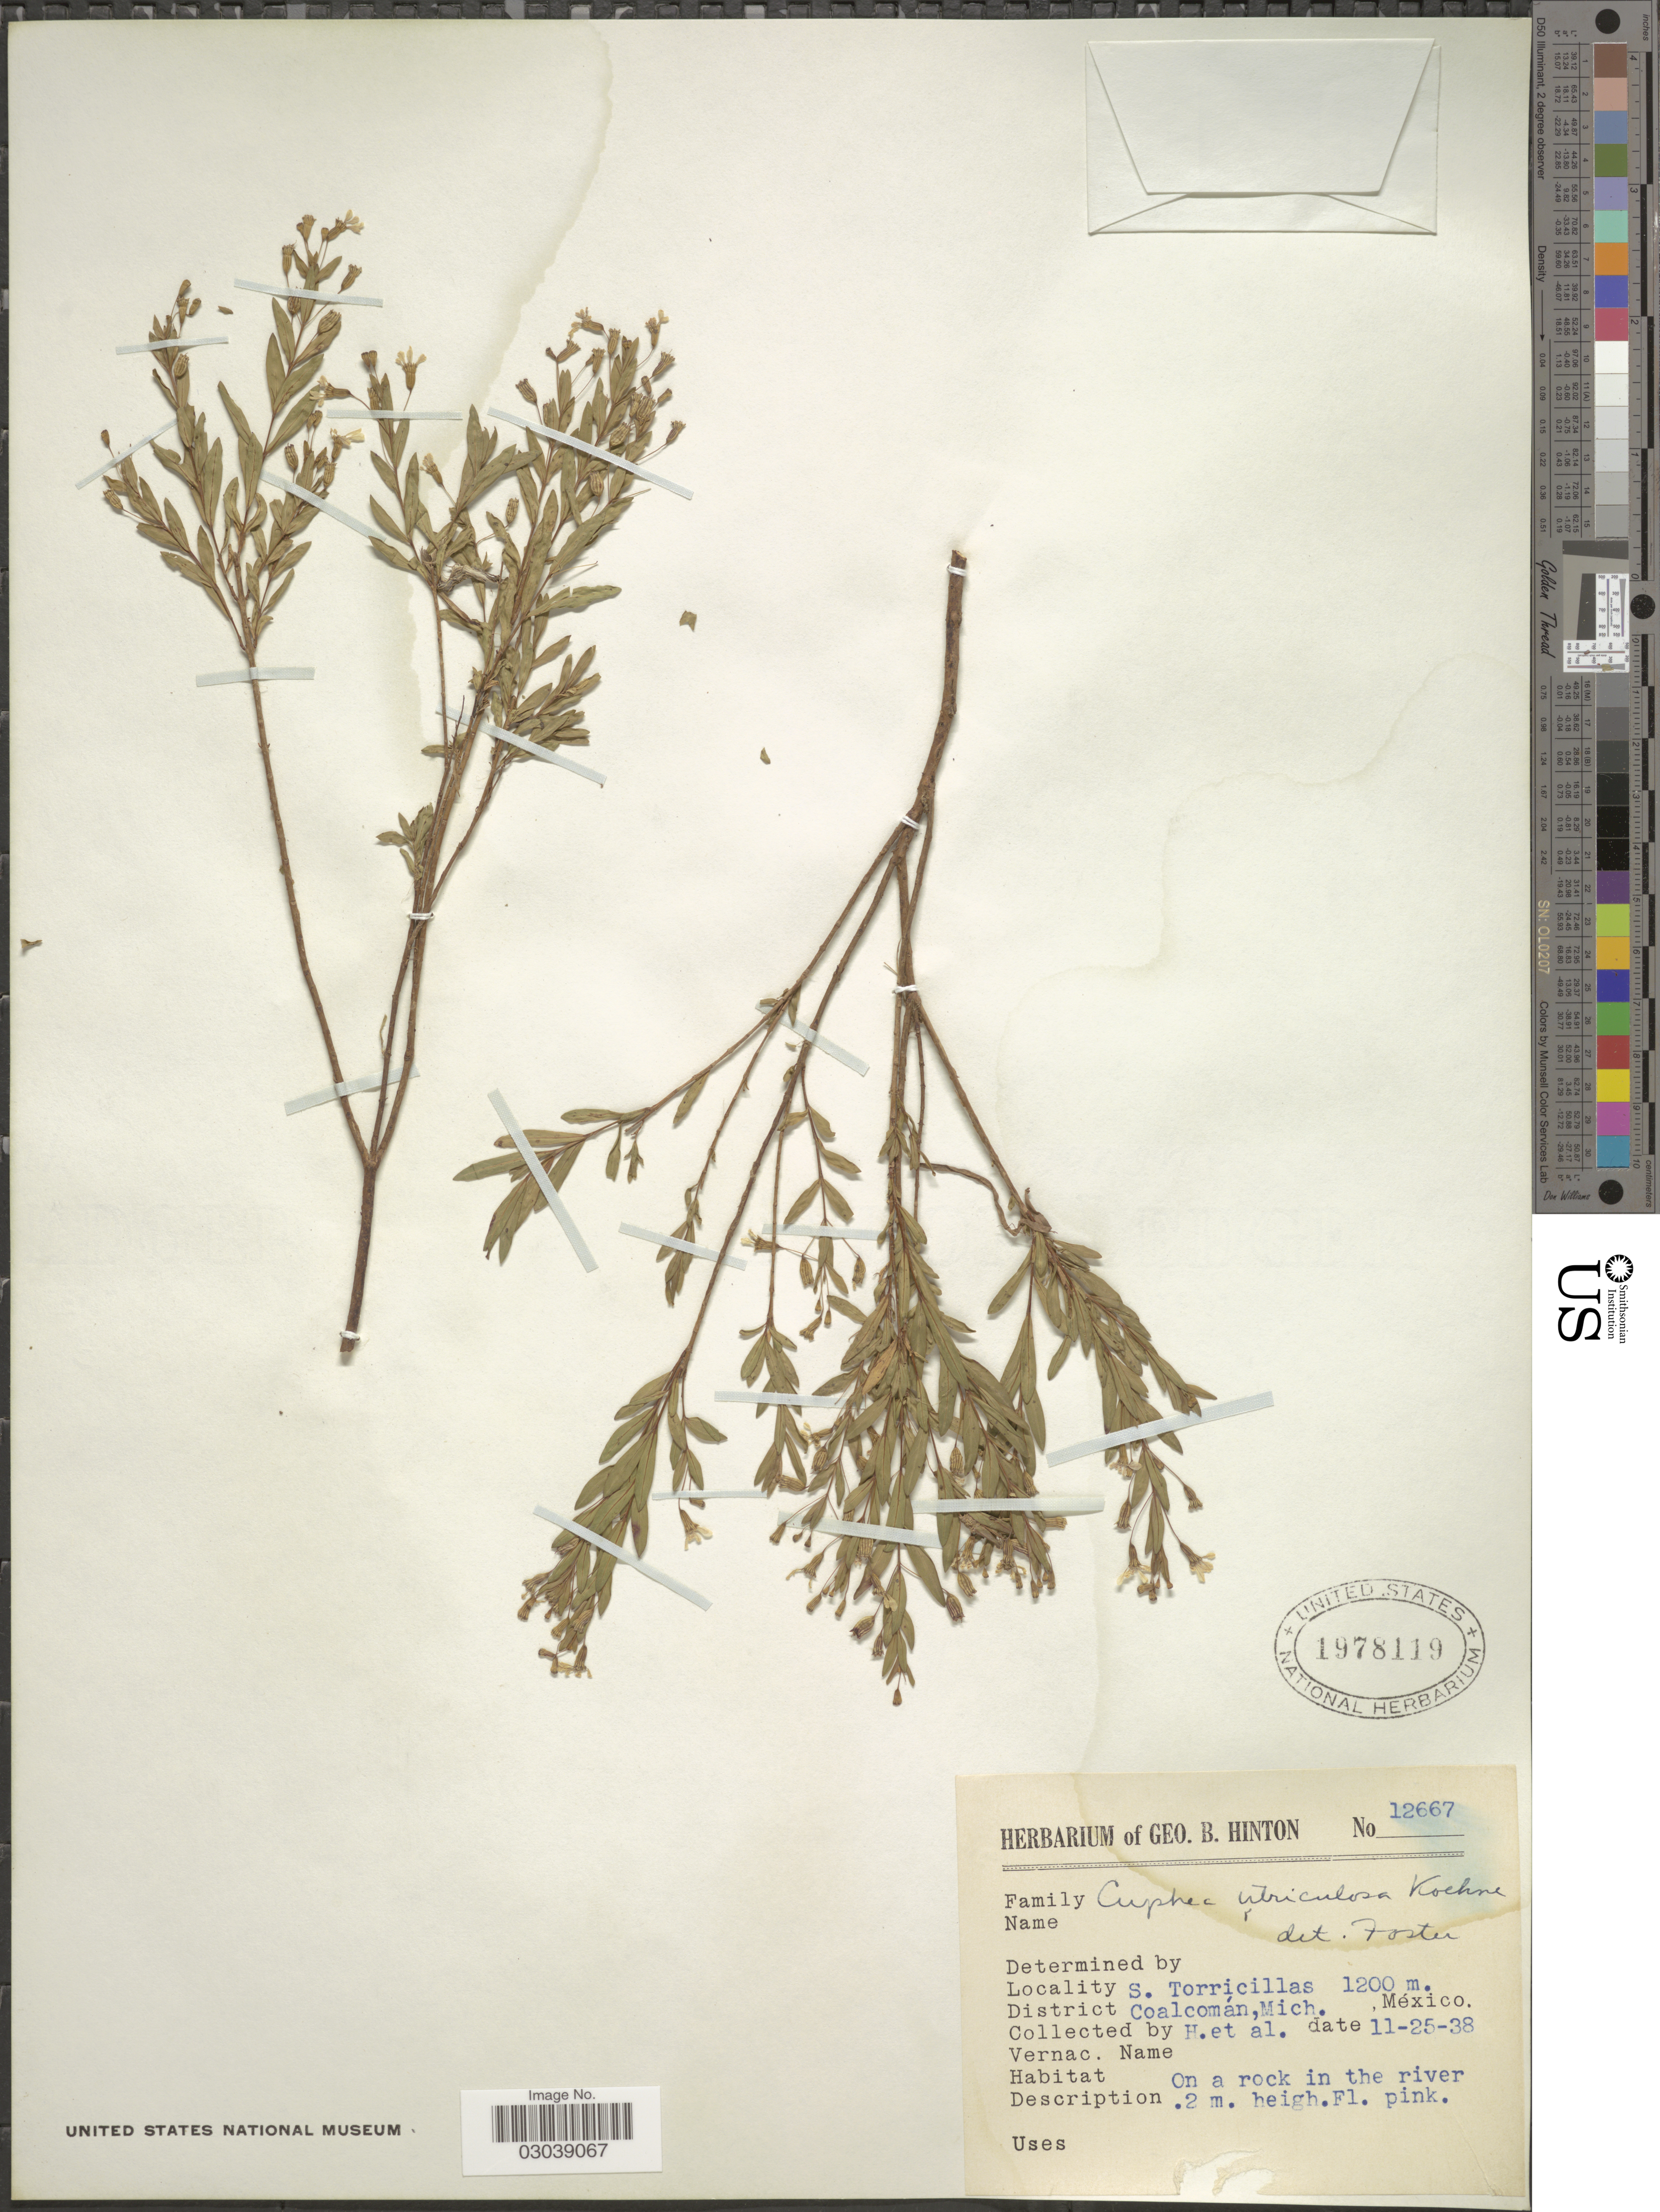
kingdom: Plantae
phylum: Tracheophyta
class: Magnoliopsida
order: Myrtales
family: Lythraceae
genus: Cuphea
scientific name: Cuphea utriculosa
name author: Koehne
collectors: G. B. Hinton & et al.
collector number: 12667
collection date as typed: Transcribed d/m/y: 25/11/38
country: Mexico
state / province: Michoacán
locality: S. Torricillas, District Coalcomán, Mich.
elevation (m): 1200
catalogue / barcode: US 1978119